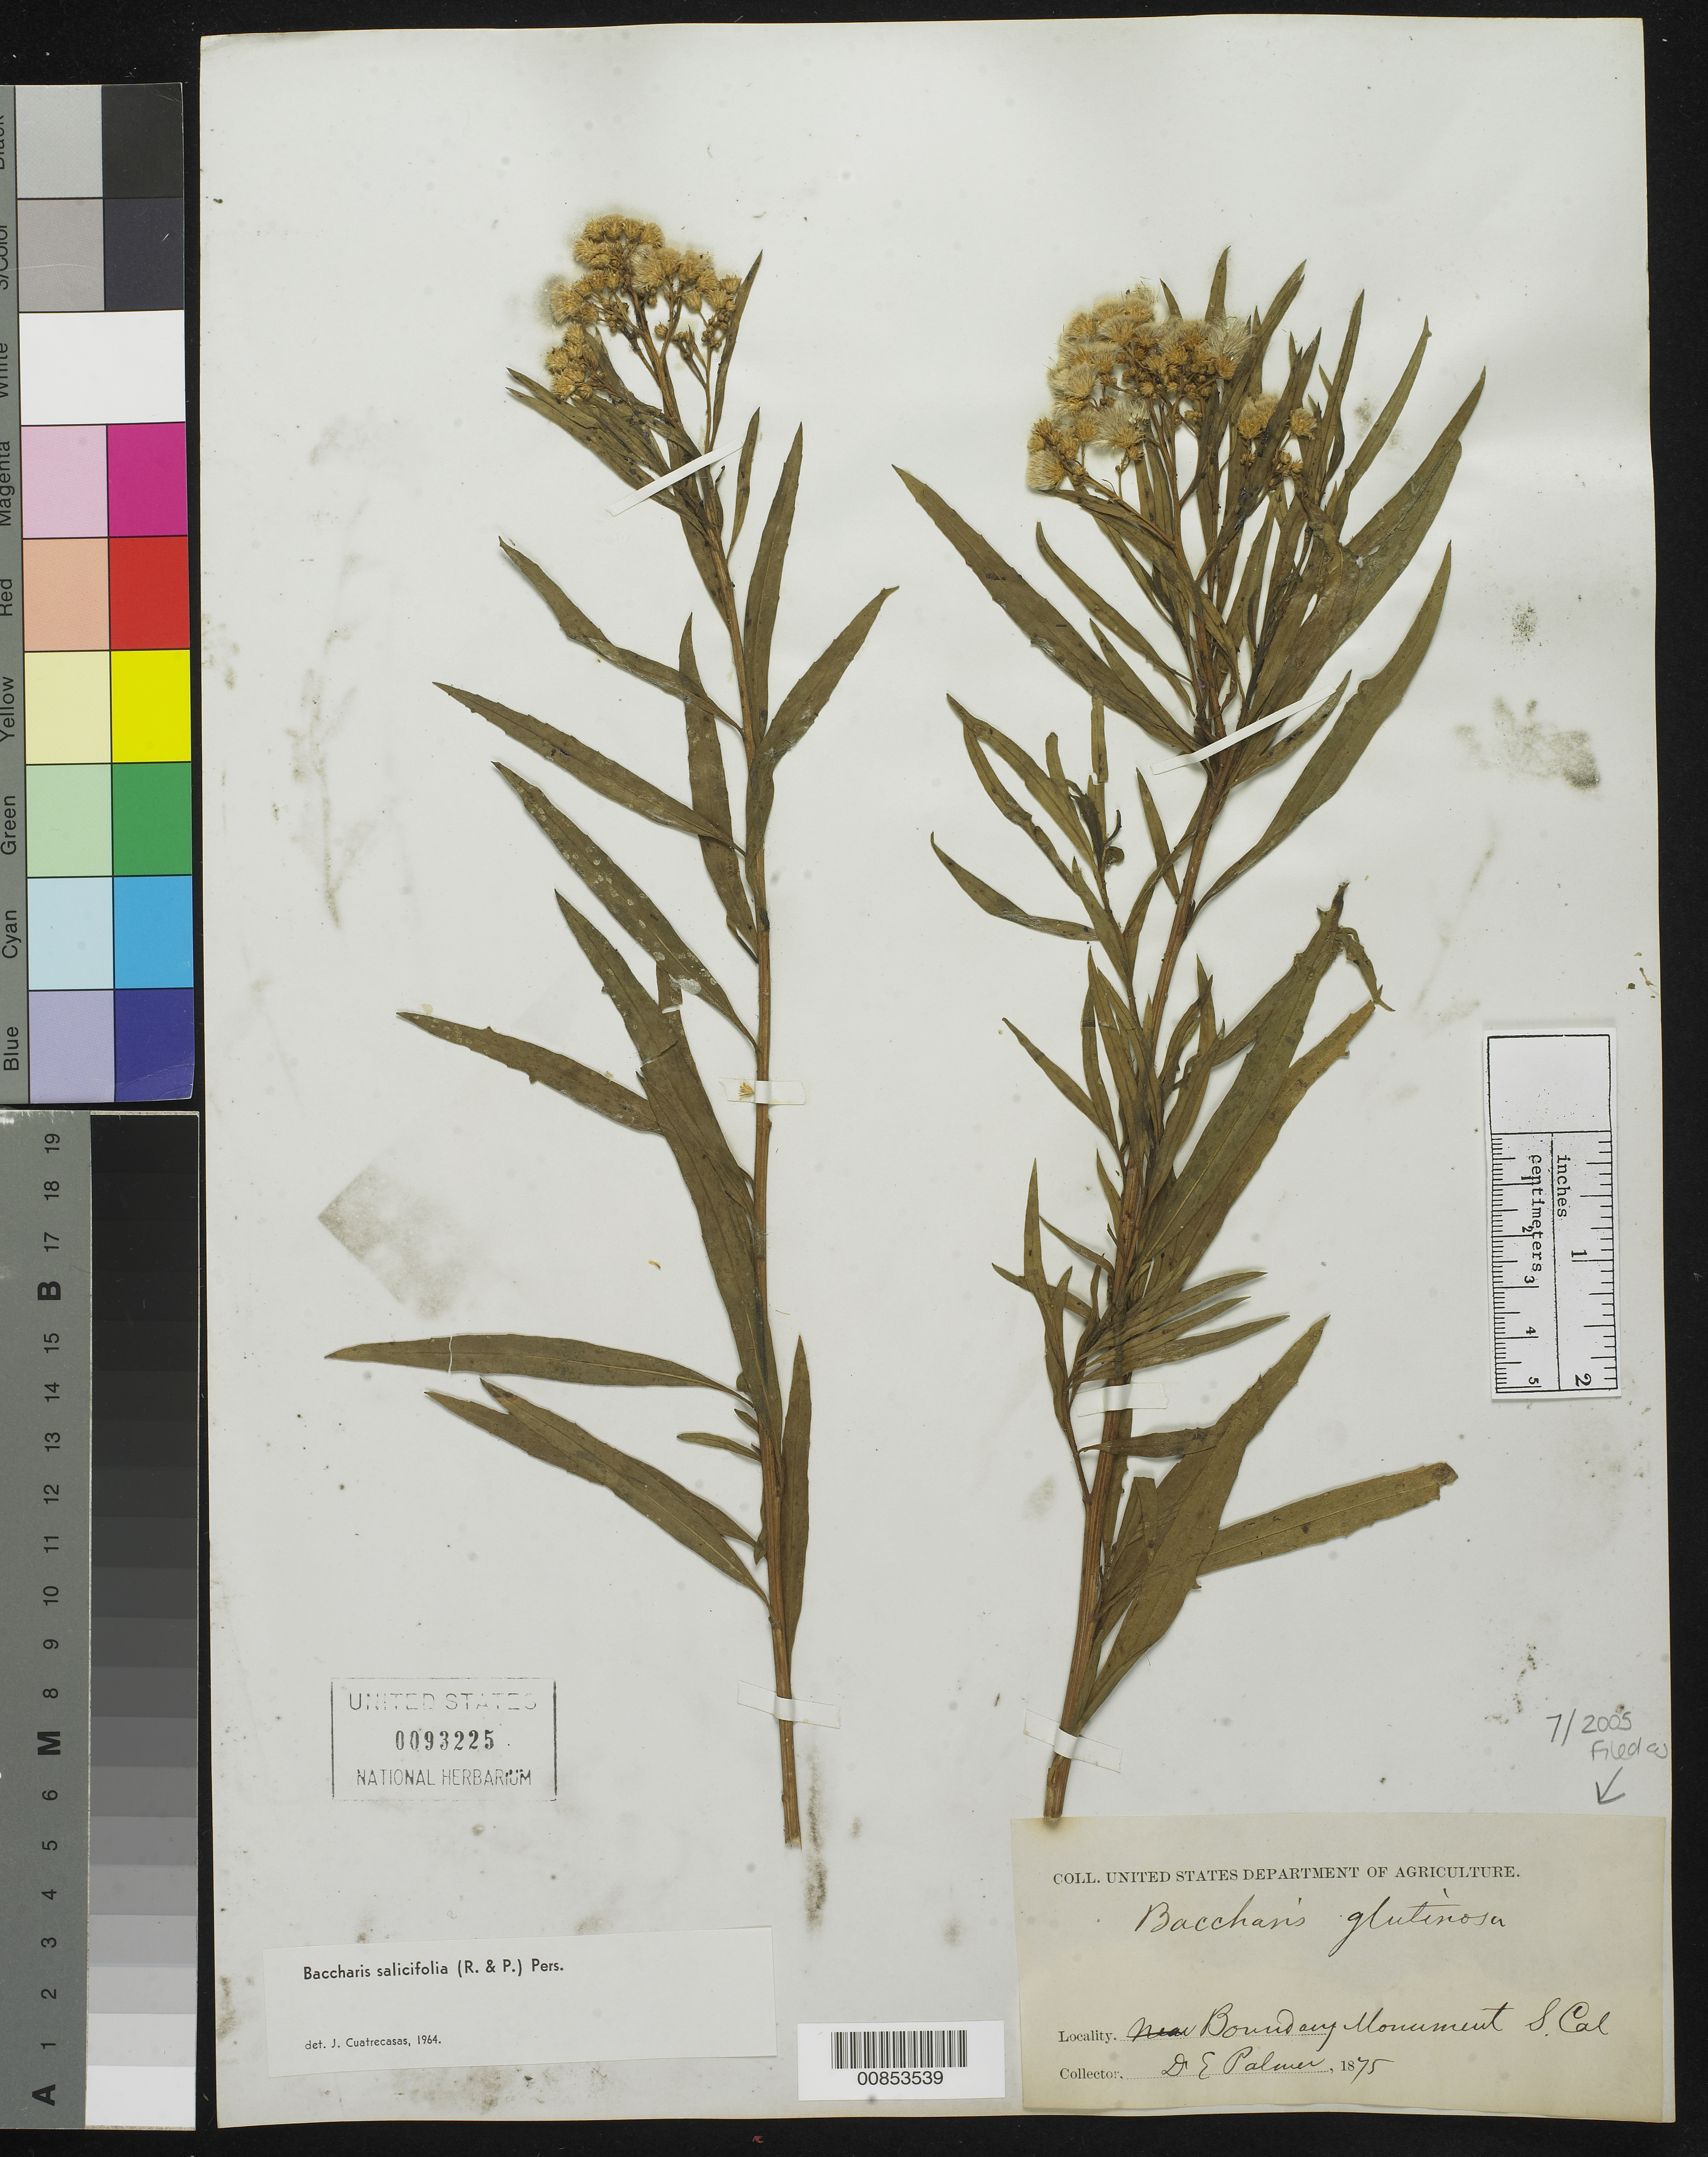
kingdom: Plantae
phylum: Tracheophyta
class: Magnoliopsida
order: Asterales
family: Asteraceae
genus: Baccharis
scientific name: Baccharis glutinosa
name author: Pers.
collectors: E. Palmer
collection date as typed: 1875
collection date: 1875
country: United States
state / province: California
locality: Boundary monument S. California.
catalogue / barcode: US 93225